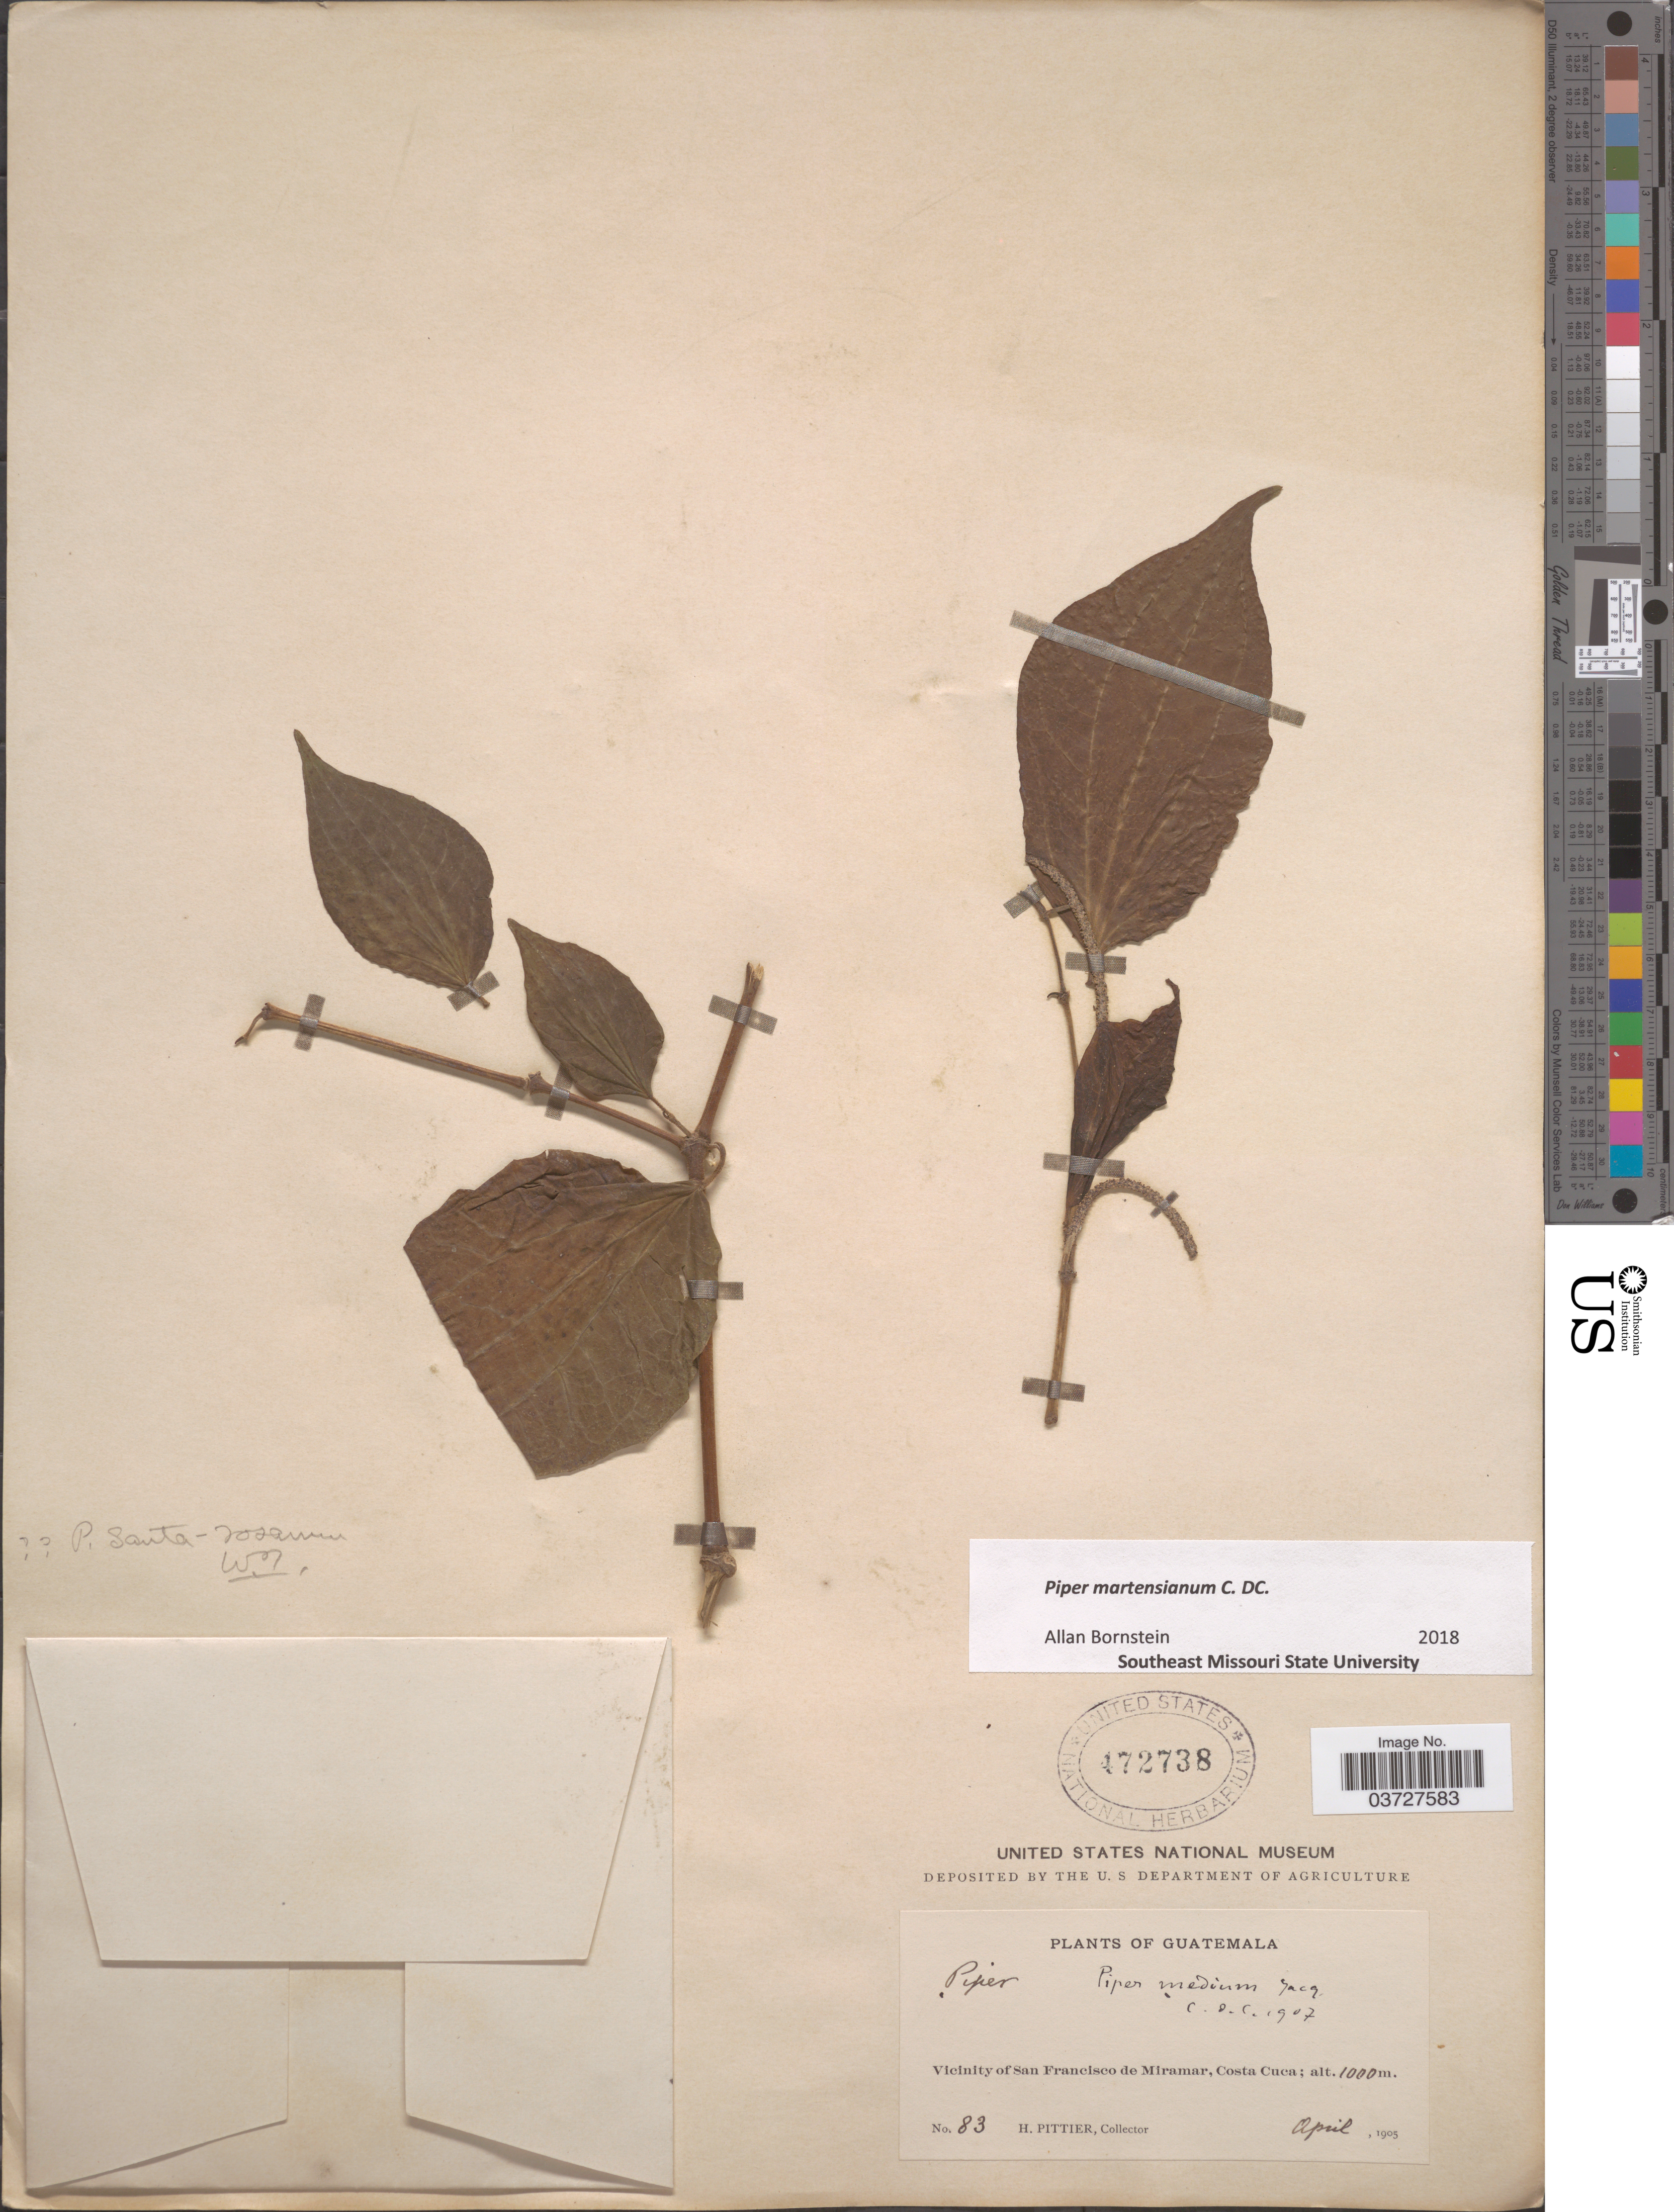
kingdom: Plantae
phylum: Tracheophyta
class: Magnoliopsida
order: Piperales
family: Piperaceae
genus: Piper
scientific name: Piper martensianum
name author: C. DC.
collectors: H. F. Pittier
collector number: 83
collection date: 1905-04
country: Guatemala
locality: Vicinity of San Francisco de Miramar, Costa Cuca.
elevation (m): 1000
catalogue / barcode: US 472738